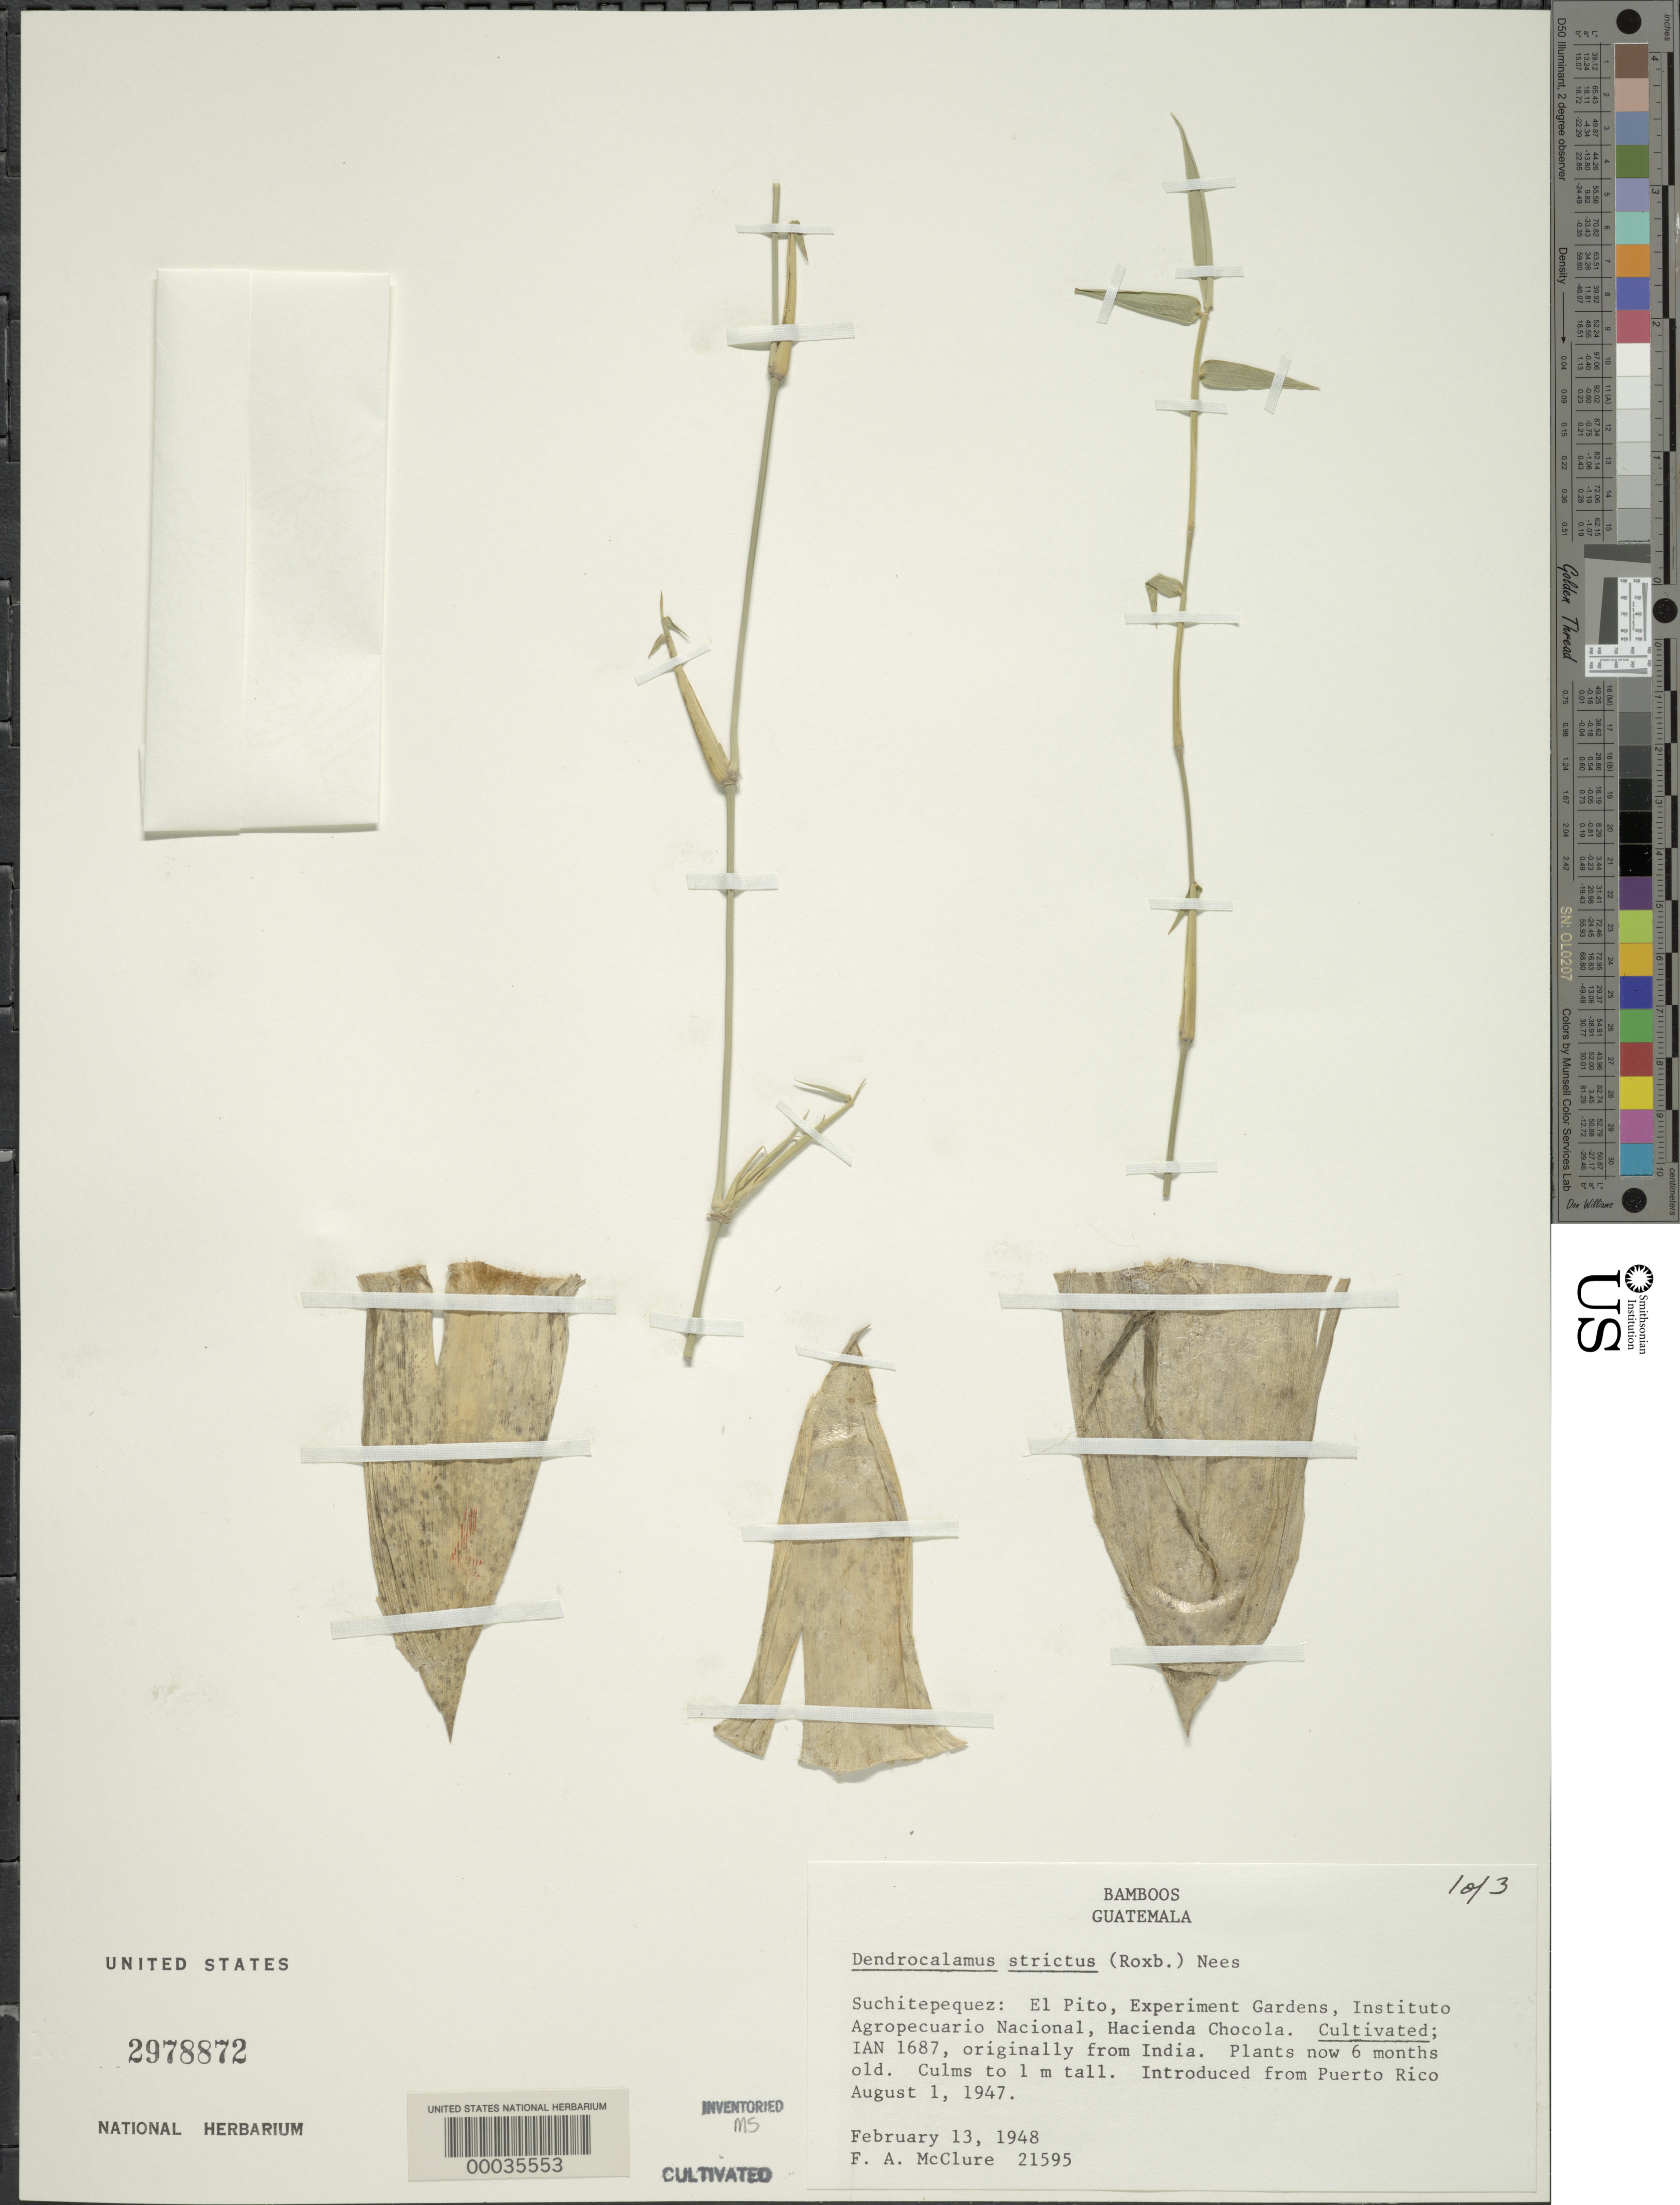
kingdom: Plantae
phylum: Tracheophyta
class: Liliopsida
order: Poales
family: Poaceae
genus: Dendrocalamus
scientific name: Dendrocalamus strictus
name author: (Roxb.) Nees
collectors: F. A. McClure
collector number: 21595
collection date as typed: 13 Feb 1948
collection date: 1948-02-13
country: Guatemala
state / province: Suchitepéquez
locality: Experimental garden - El Pito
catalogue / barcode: US 2978872